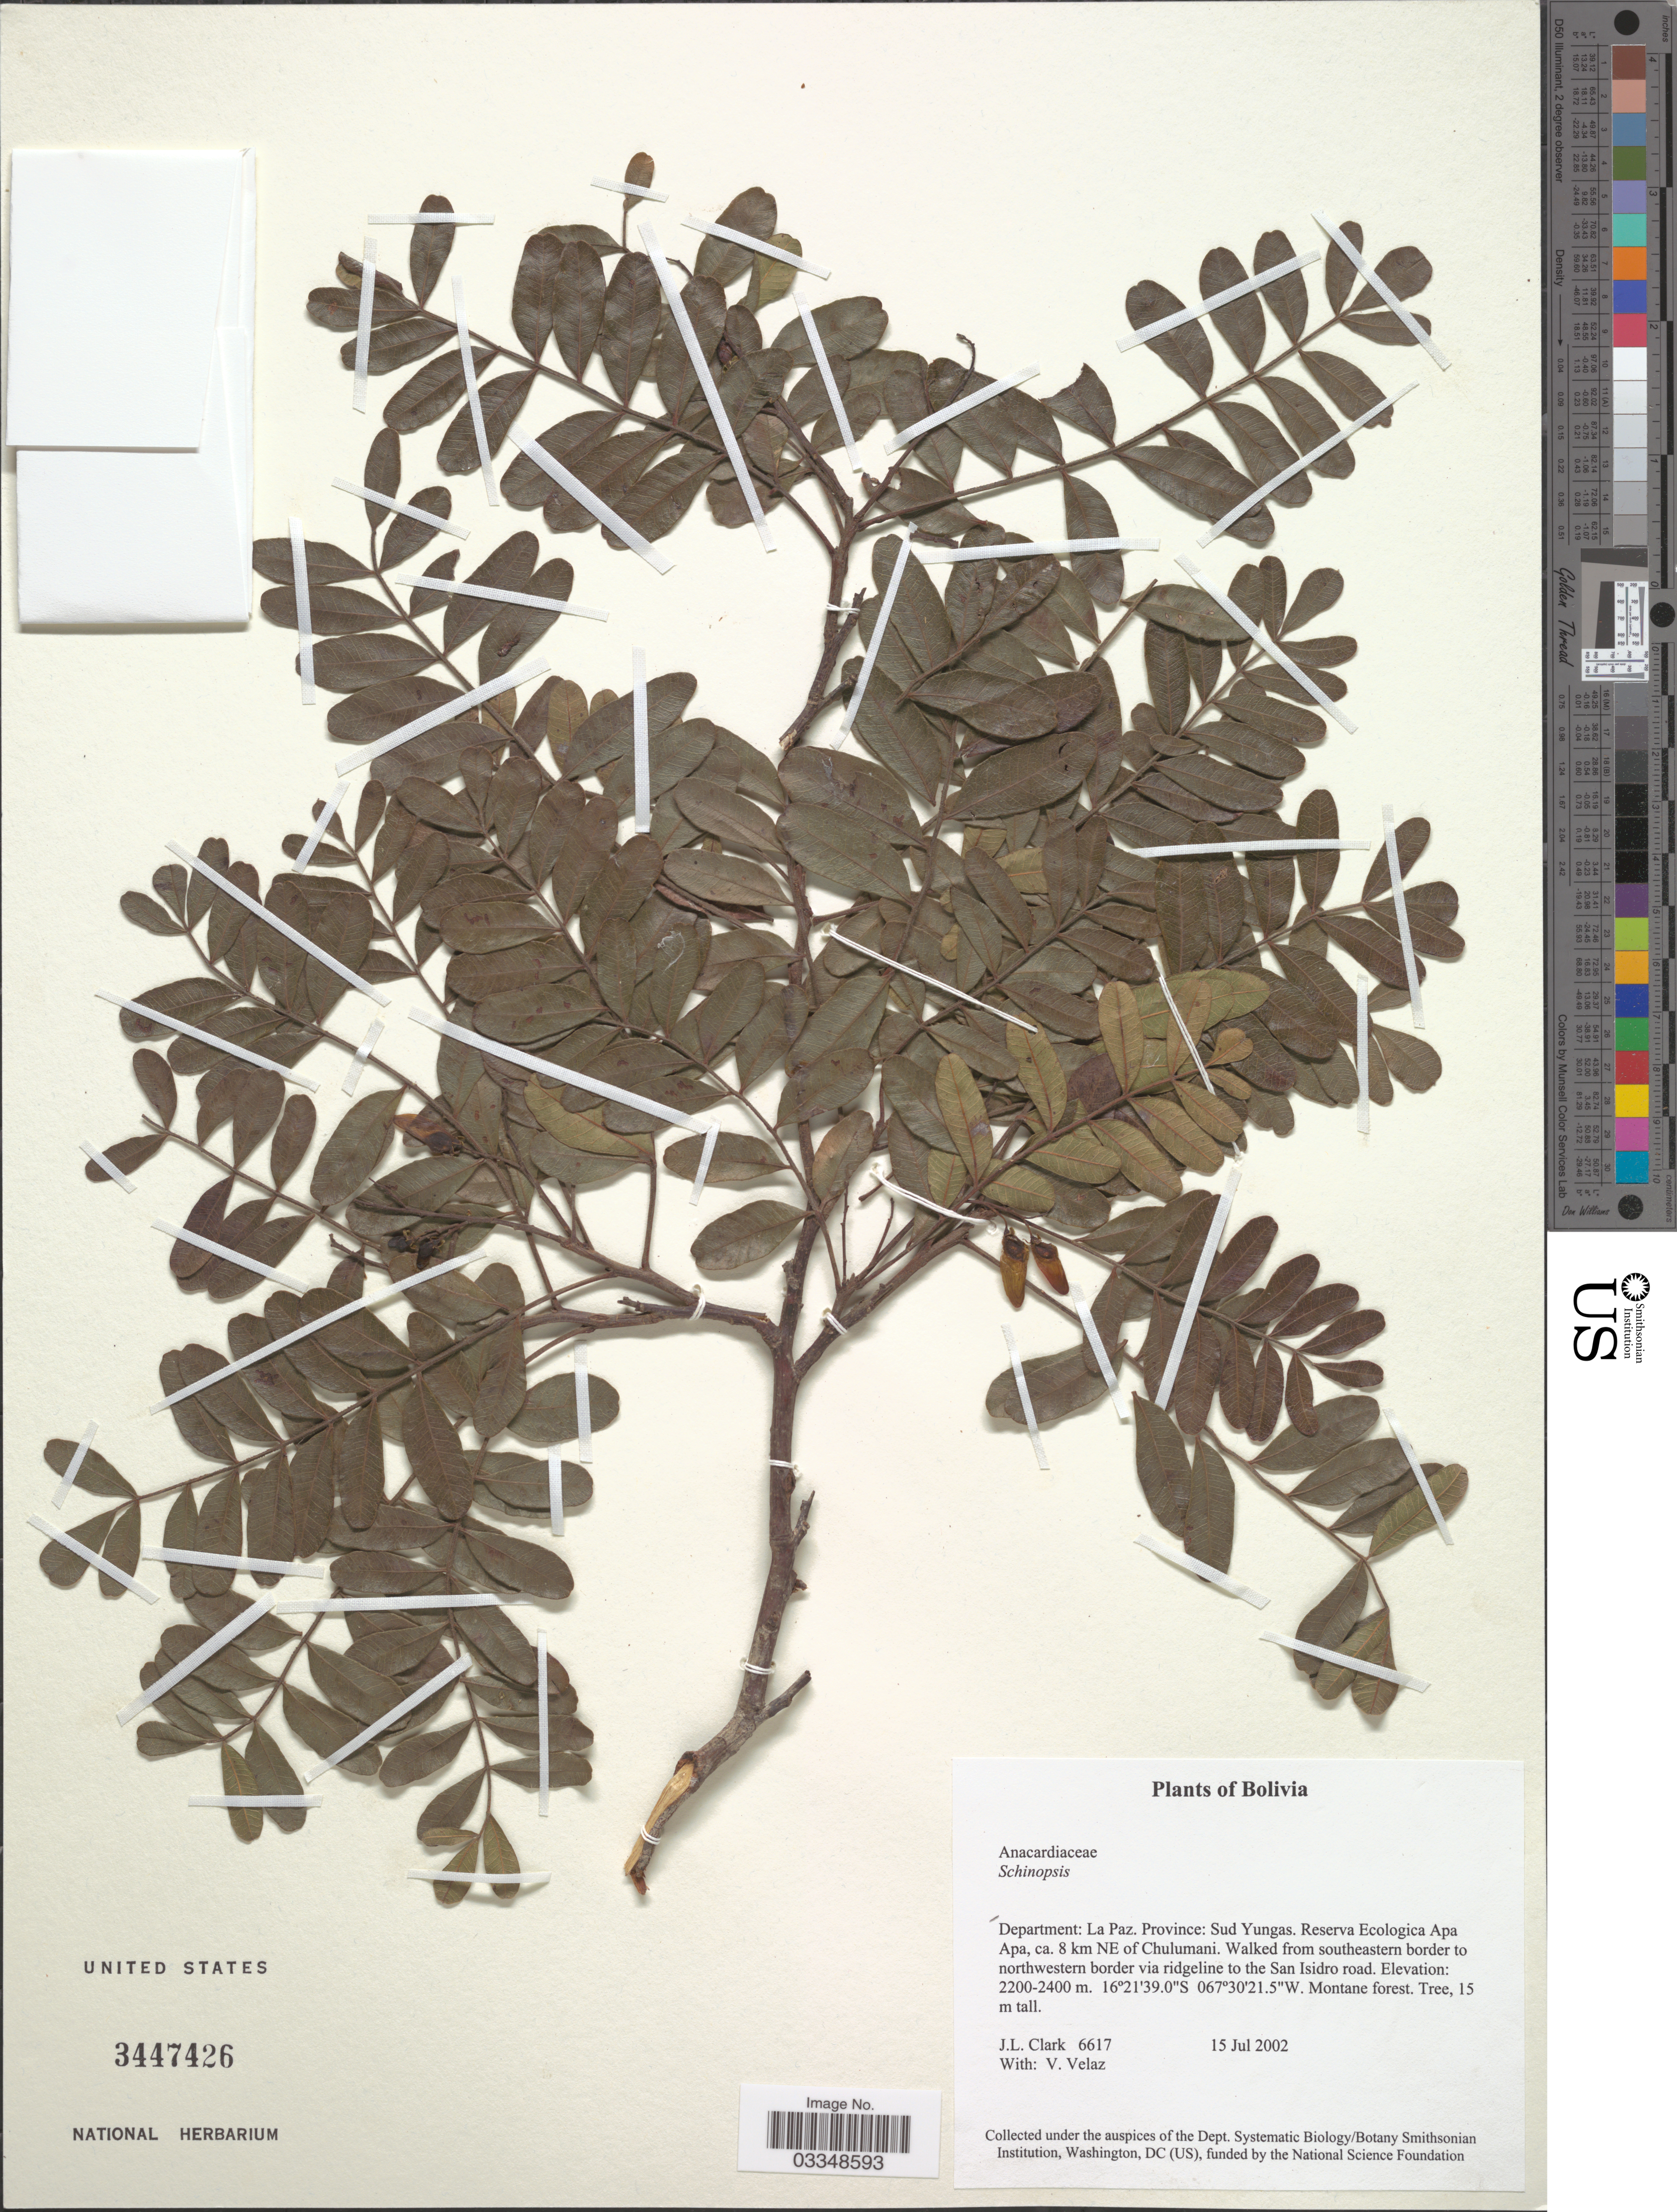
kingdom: Plantae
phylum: Tracheophyta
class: Magnoliopsida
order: Sapindales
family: Anacardiaceae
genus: Schinopsis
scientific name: Schinopsis sp.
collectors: J. L. Clark & V. Velaz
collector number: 6617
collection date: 2002-07-15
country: Bolivia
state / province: La Paz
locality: Department: La Paz. Province: Sud Yungas. Reserva Ecologica Apa Apa, ca. 8 km NE of Chulumani. Walked from southeastern border to northwestern border via ridgeline to the San Isidro road.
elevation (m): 2200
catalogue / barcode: US 3447426